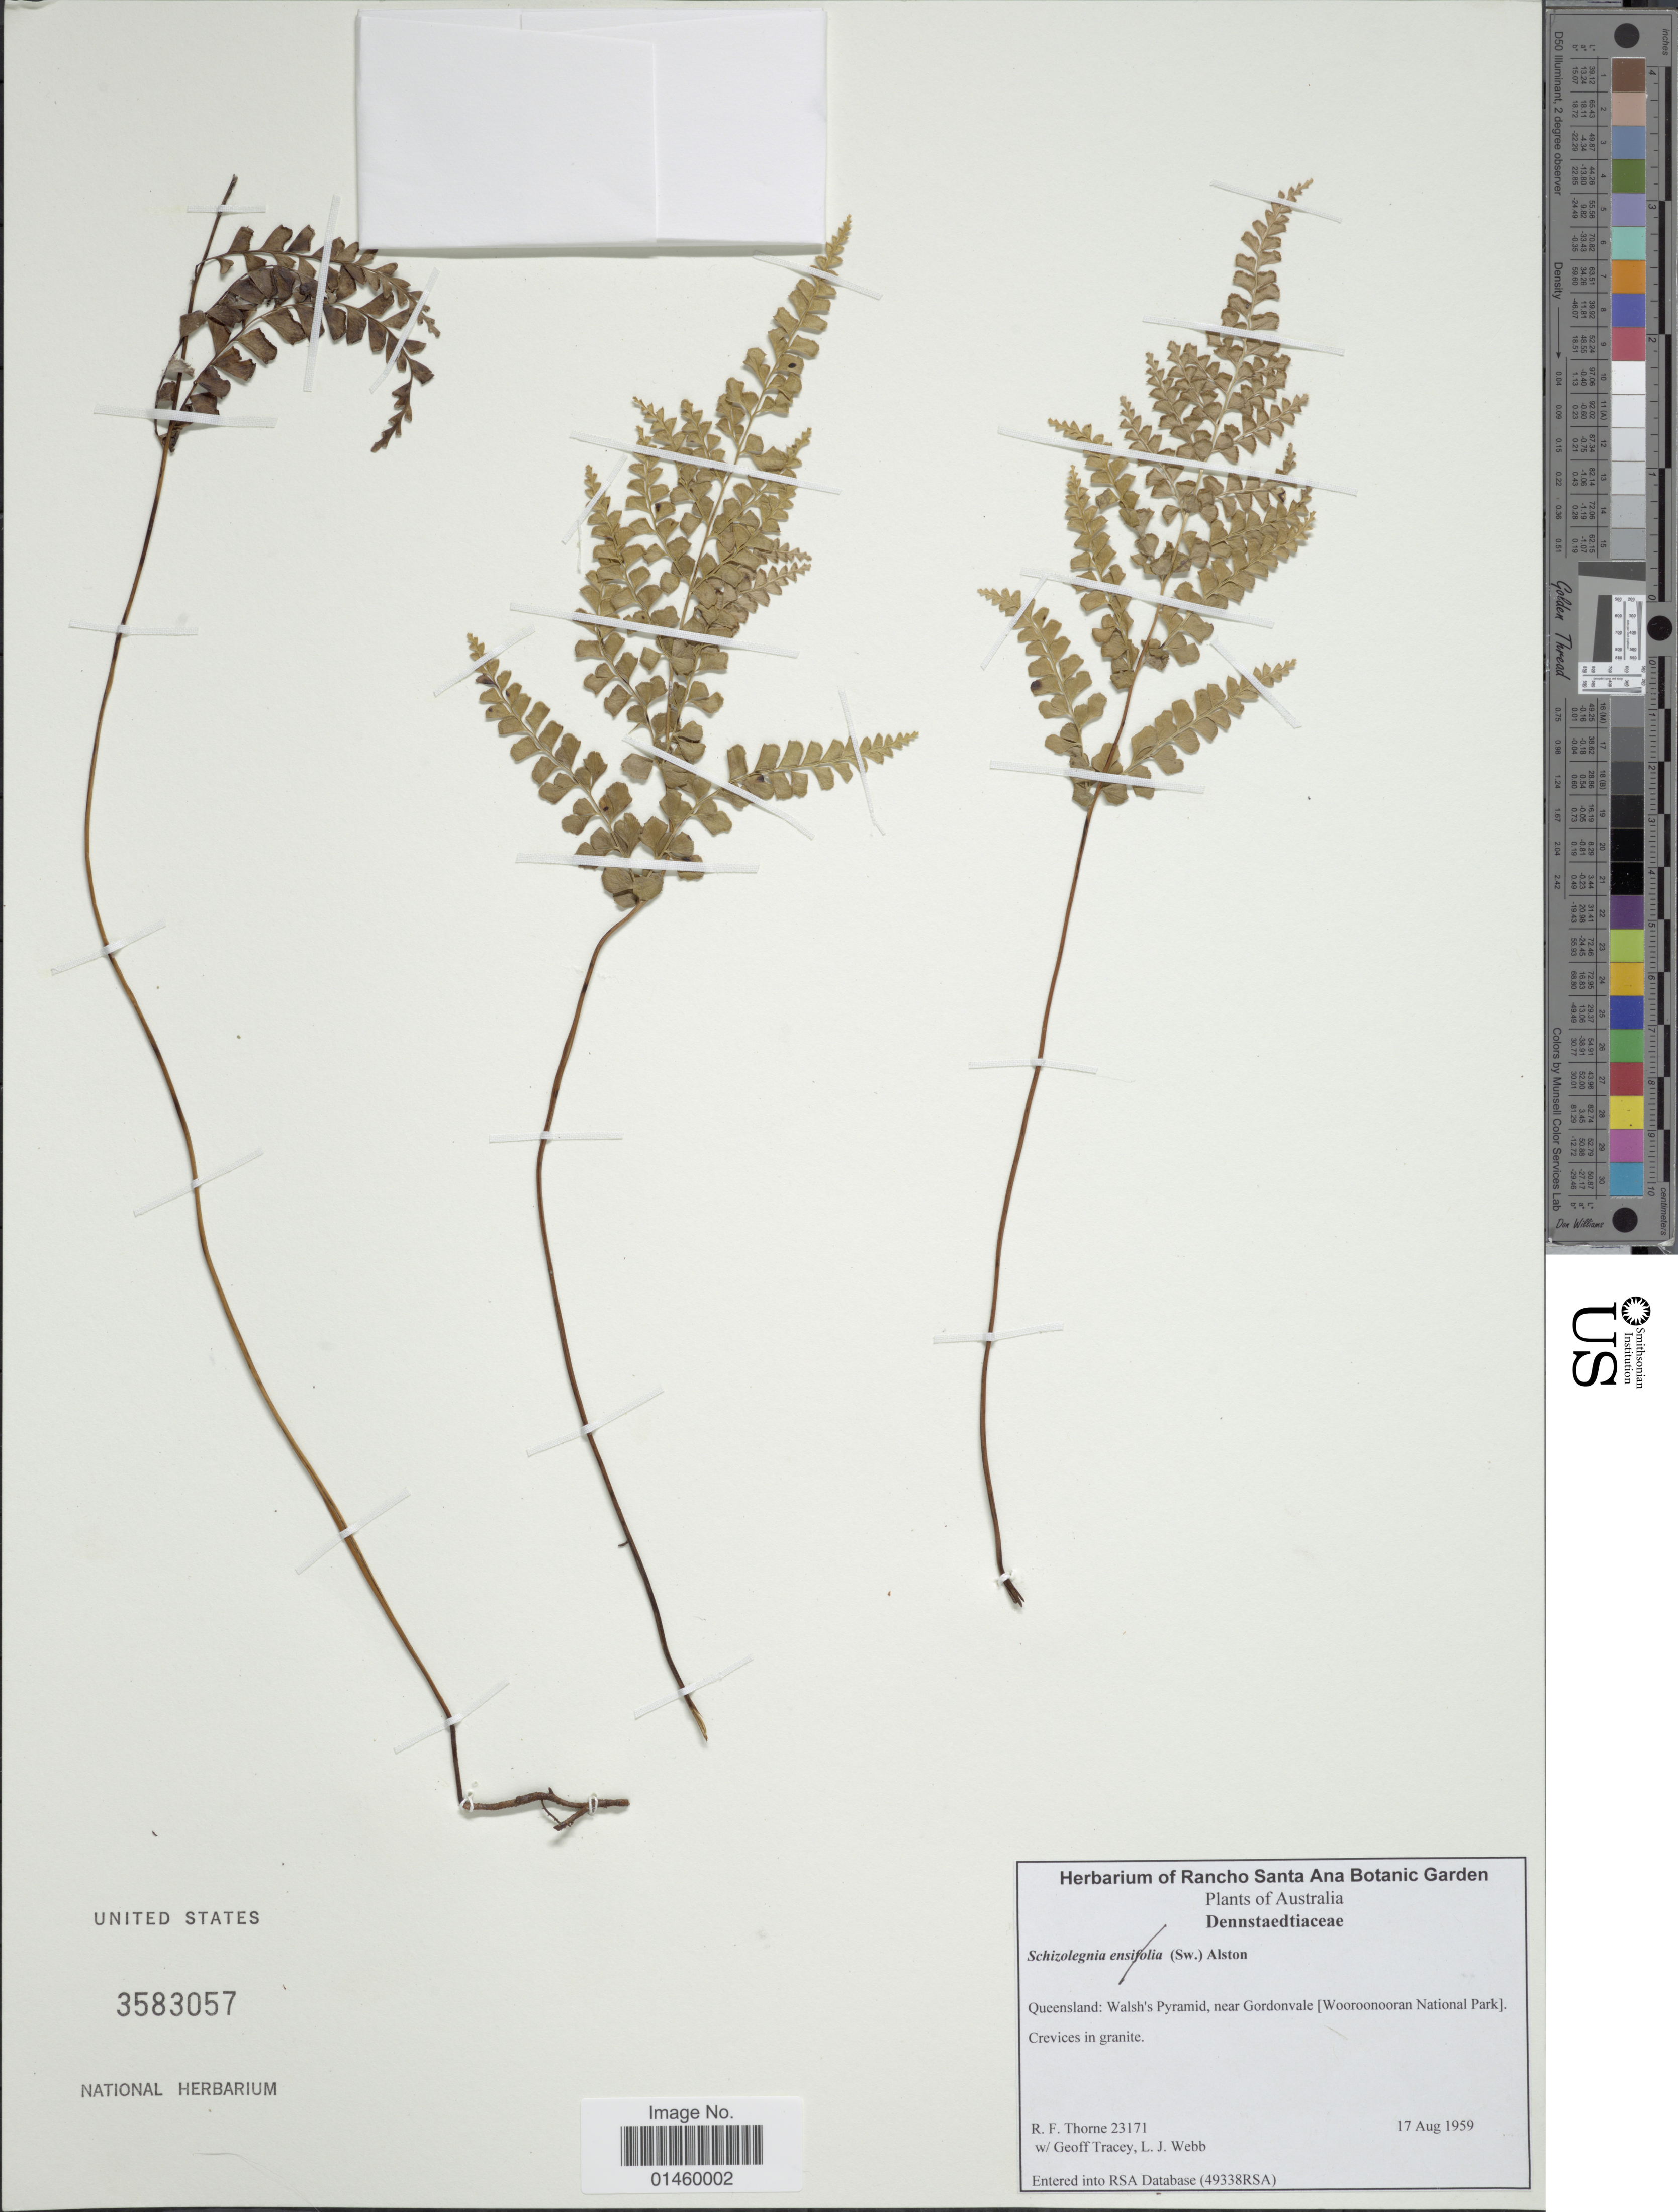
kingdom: Plantae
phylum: Tracheophyta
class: Polypodiopsida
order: Polypodiales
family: Lindsaeaceae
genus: Lindsaea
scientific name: Lindsaea sp.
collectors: R. F. Thorne, G. Tracey & L. Webb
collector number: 23171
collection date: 1959-08-17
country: Australia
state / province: Queensland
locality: Walsh's Pyramid, near Gordonvale [Wooroonooran National Park].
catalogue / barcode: US 3583057